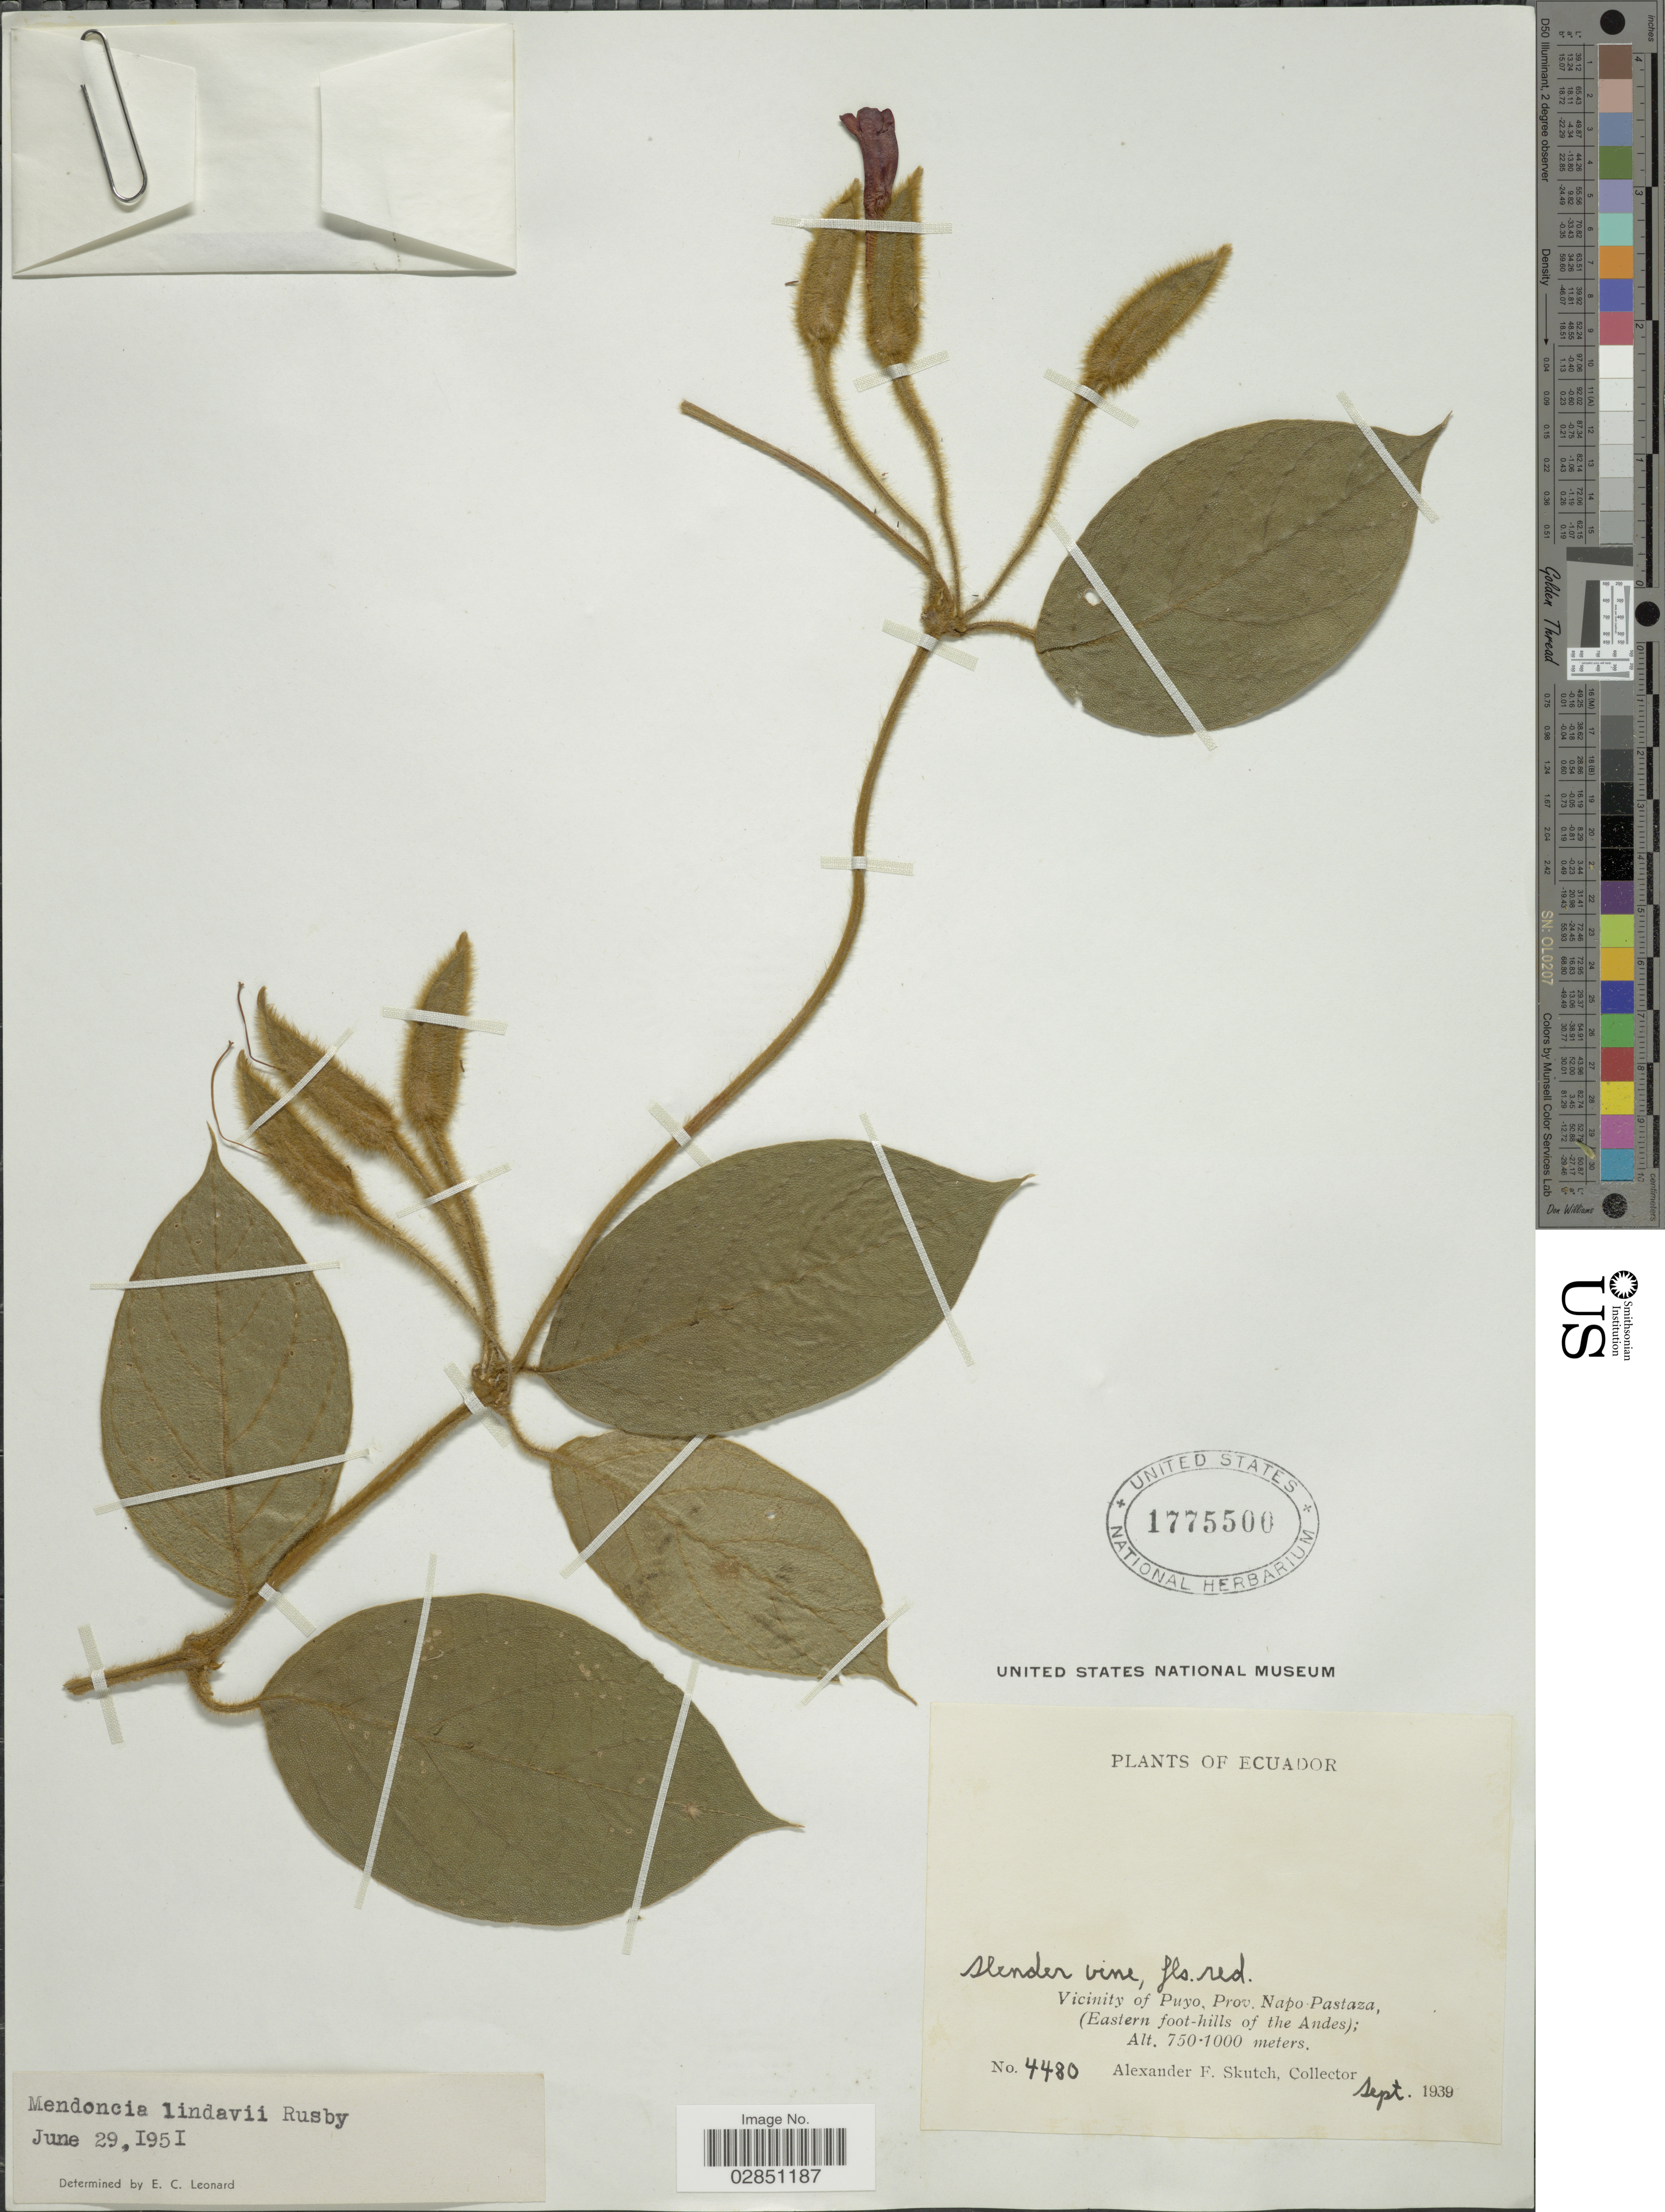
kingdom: Plantae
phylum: Tracheophyta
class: Magnoliopsida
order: Lamiales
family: Acanthaceae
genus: Mendoncia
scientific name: Mendoncia lindavii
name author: Rusby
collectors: A. F. Skutch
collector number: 4480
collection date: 1939-09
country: Ecuador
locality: Vicinity of Puyo, Prov. Napo-Pastaza, (Eastern foot-hills of the Andes).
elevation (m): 750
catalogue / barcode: US 1775500